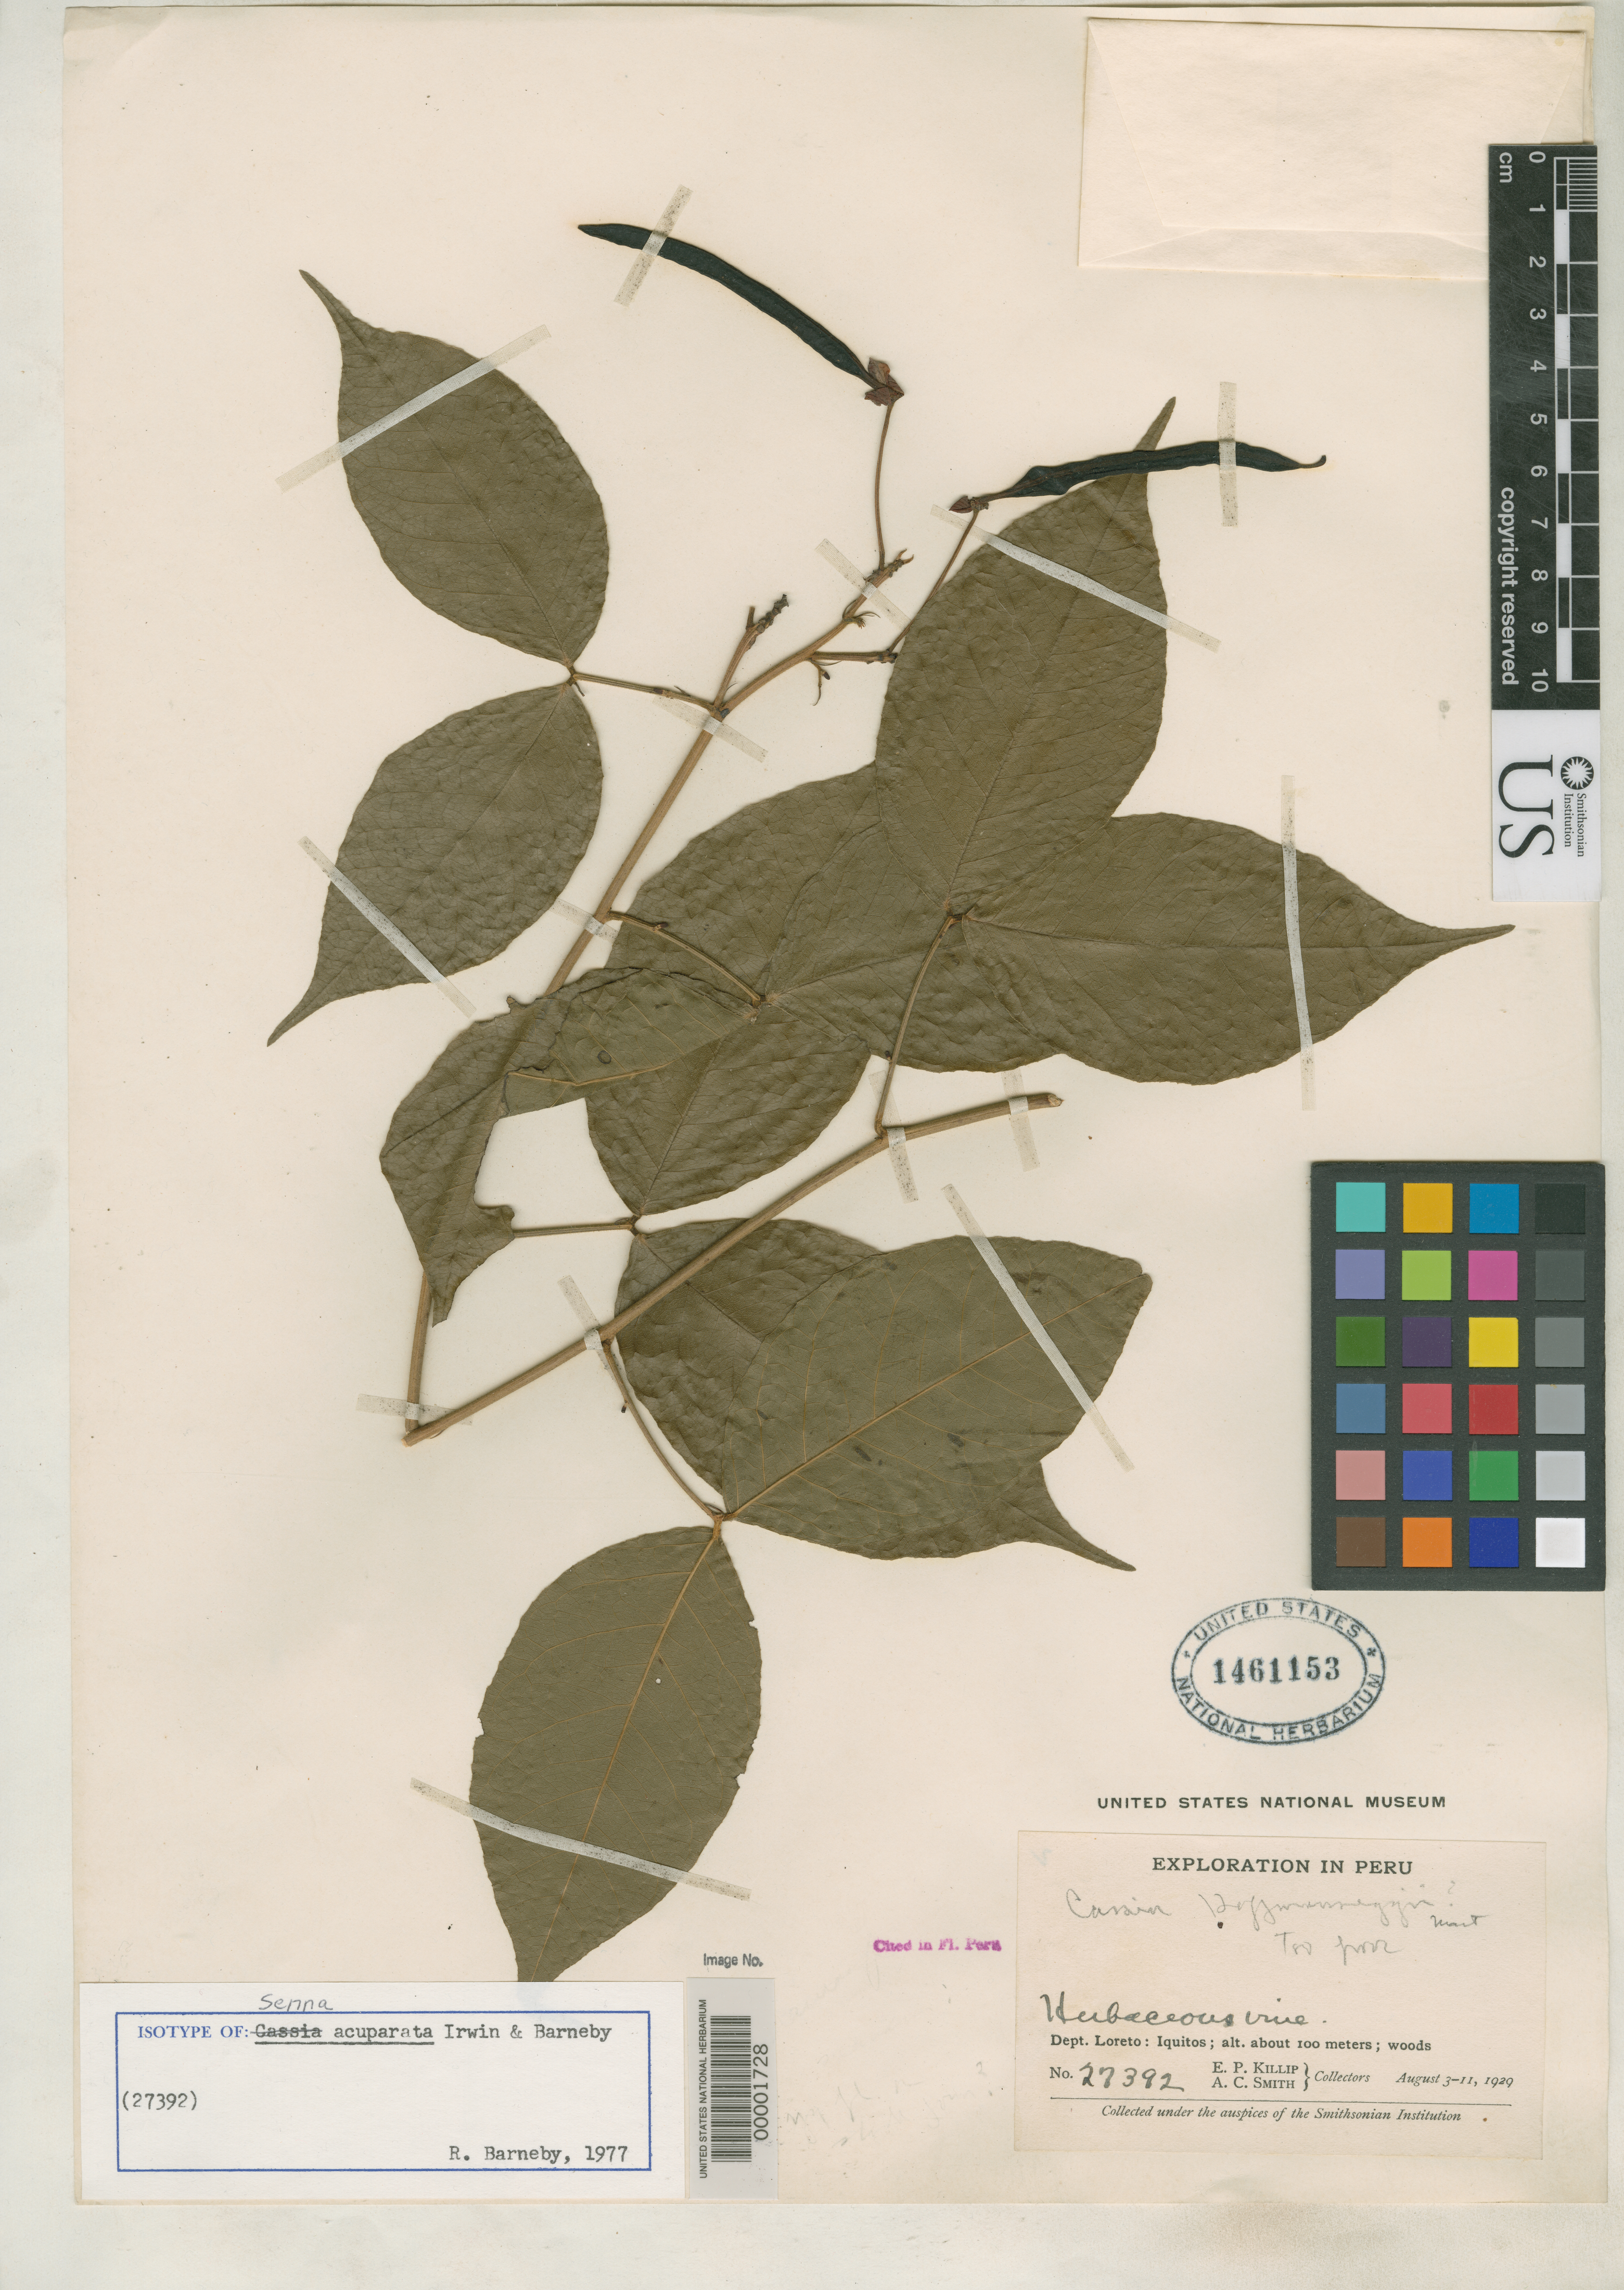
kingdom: Plantae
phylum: Tracheophyta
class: Magnoliopsida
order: Fabales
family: Fabaceae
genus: Senna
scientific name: Senna acuparata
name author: H.S. Irwin & Barneby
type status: Isotype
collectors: E. P. Killip & A. C. Smith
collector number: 27392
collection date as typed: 03 Aug 1929 to 11 Aug 1929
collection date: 1929-08-03/1929-08-11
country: Peru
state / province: Loreto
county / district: Maynas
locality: Near Iquitos.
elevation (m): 100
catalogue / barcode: US 1461153